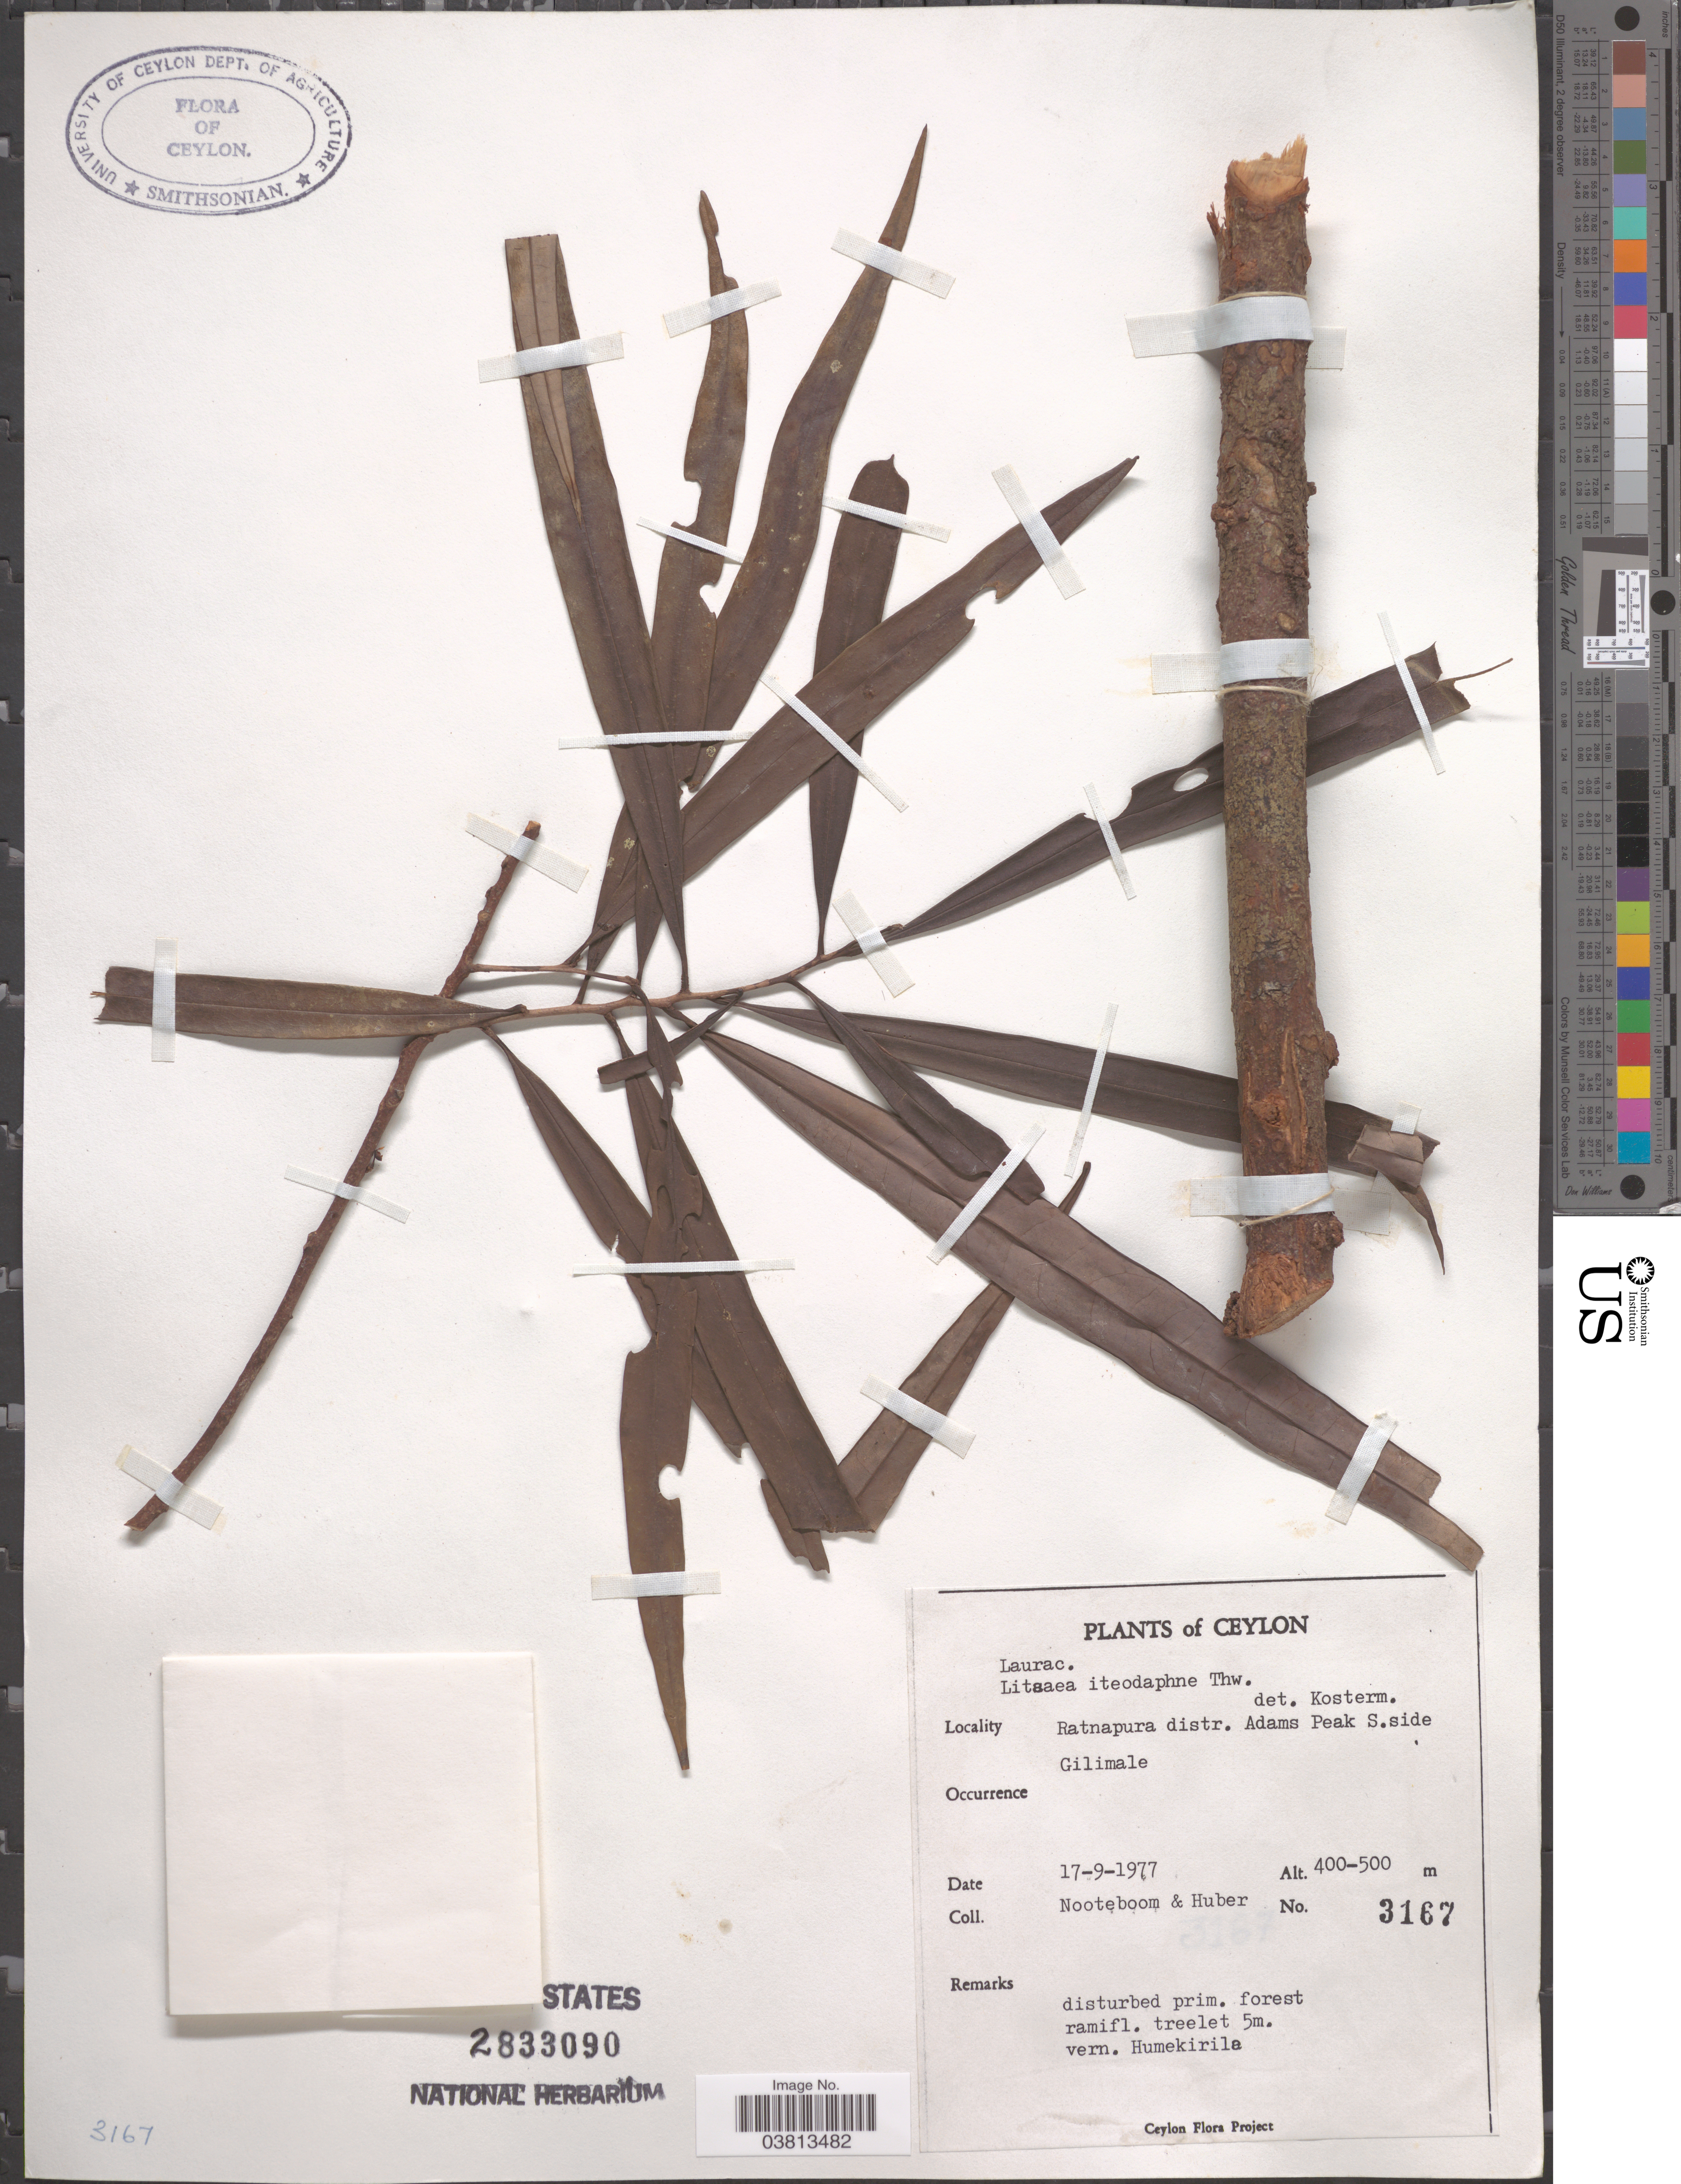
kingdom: Plantae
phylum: Tracheophyta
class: Magnoliopsida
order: Laurales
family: Lauraceae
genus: Litsea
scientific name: Litsea iteodaphne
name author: Hook. f.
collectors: Nooteboom, -- & Huber, --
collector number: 3167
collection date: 1977-09-17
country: Sri Lanka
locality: Ceylon. Ratnapura distr. Adams Peak S.side Gilimale.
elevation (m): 400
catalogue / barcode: US 2833090